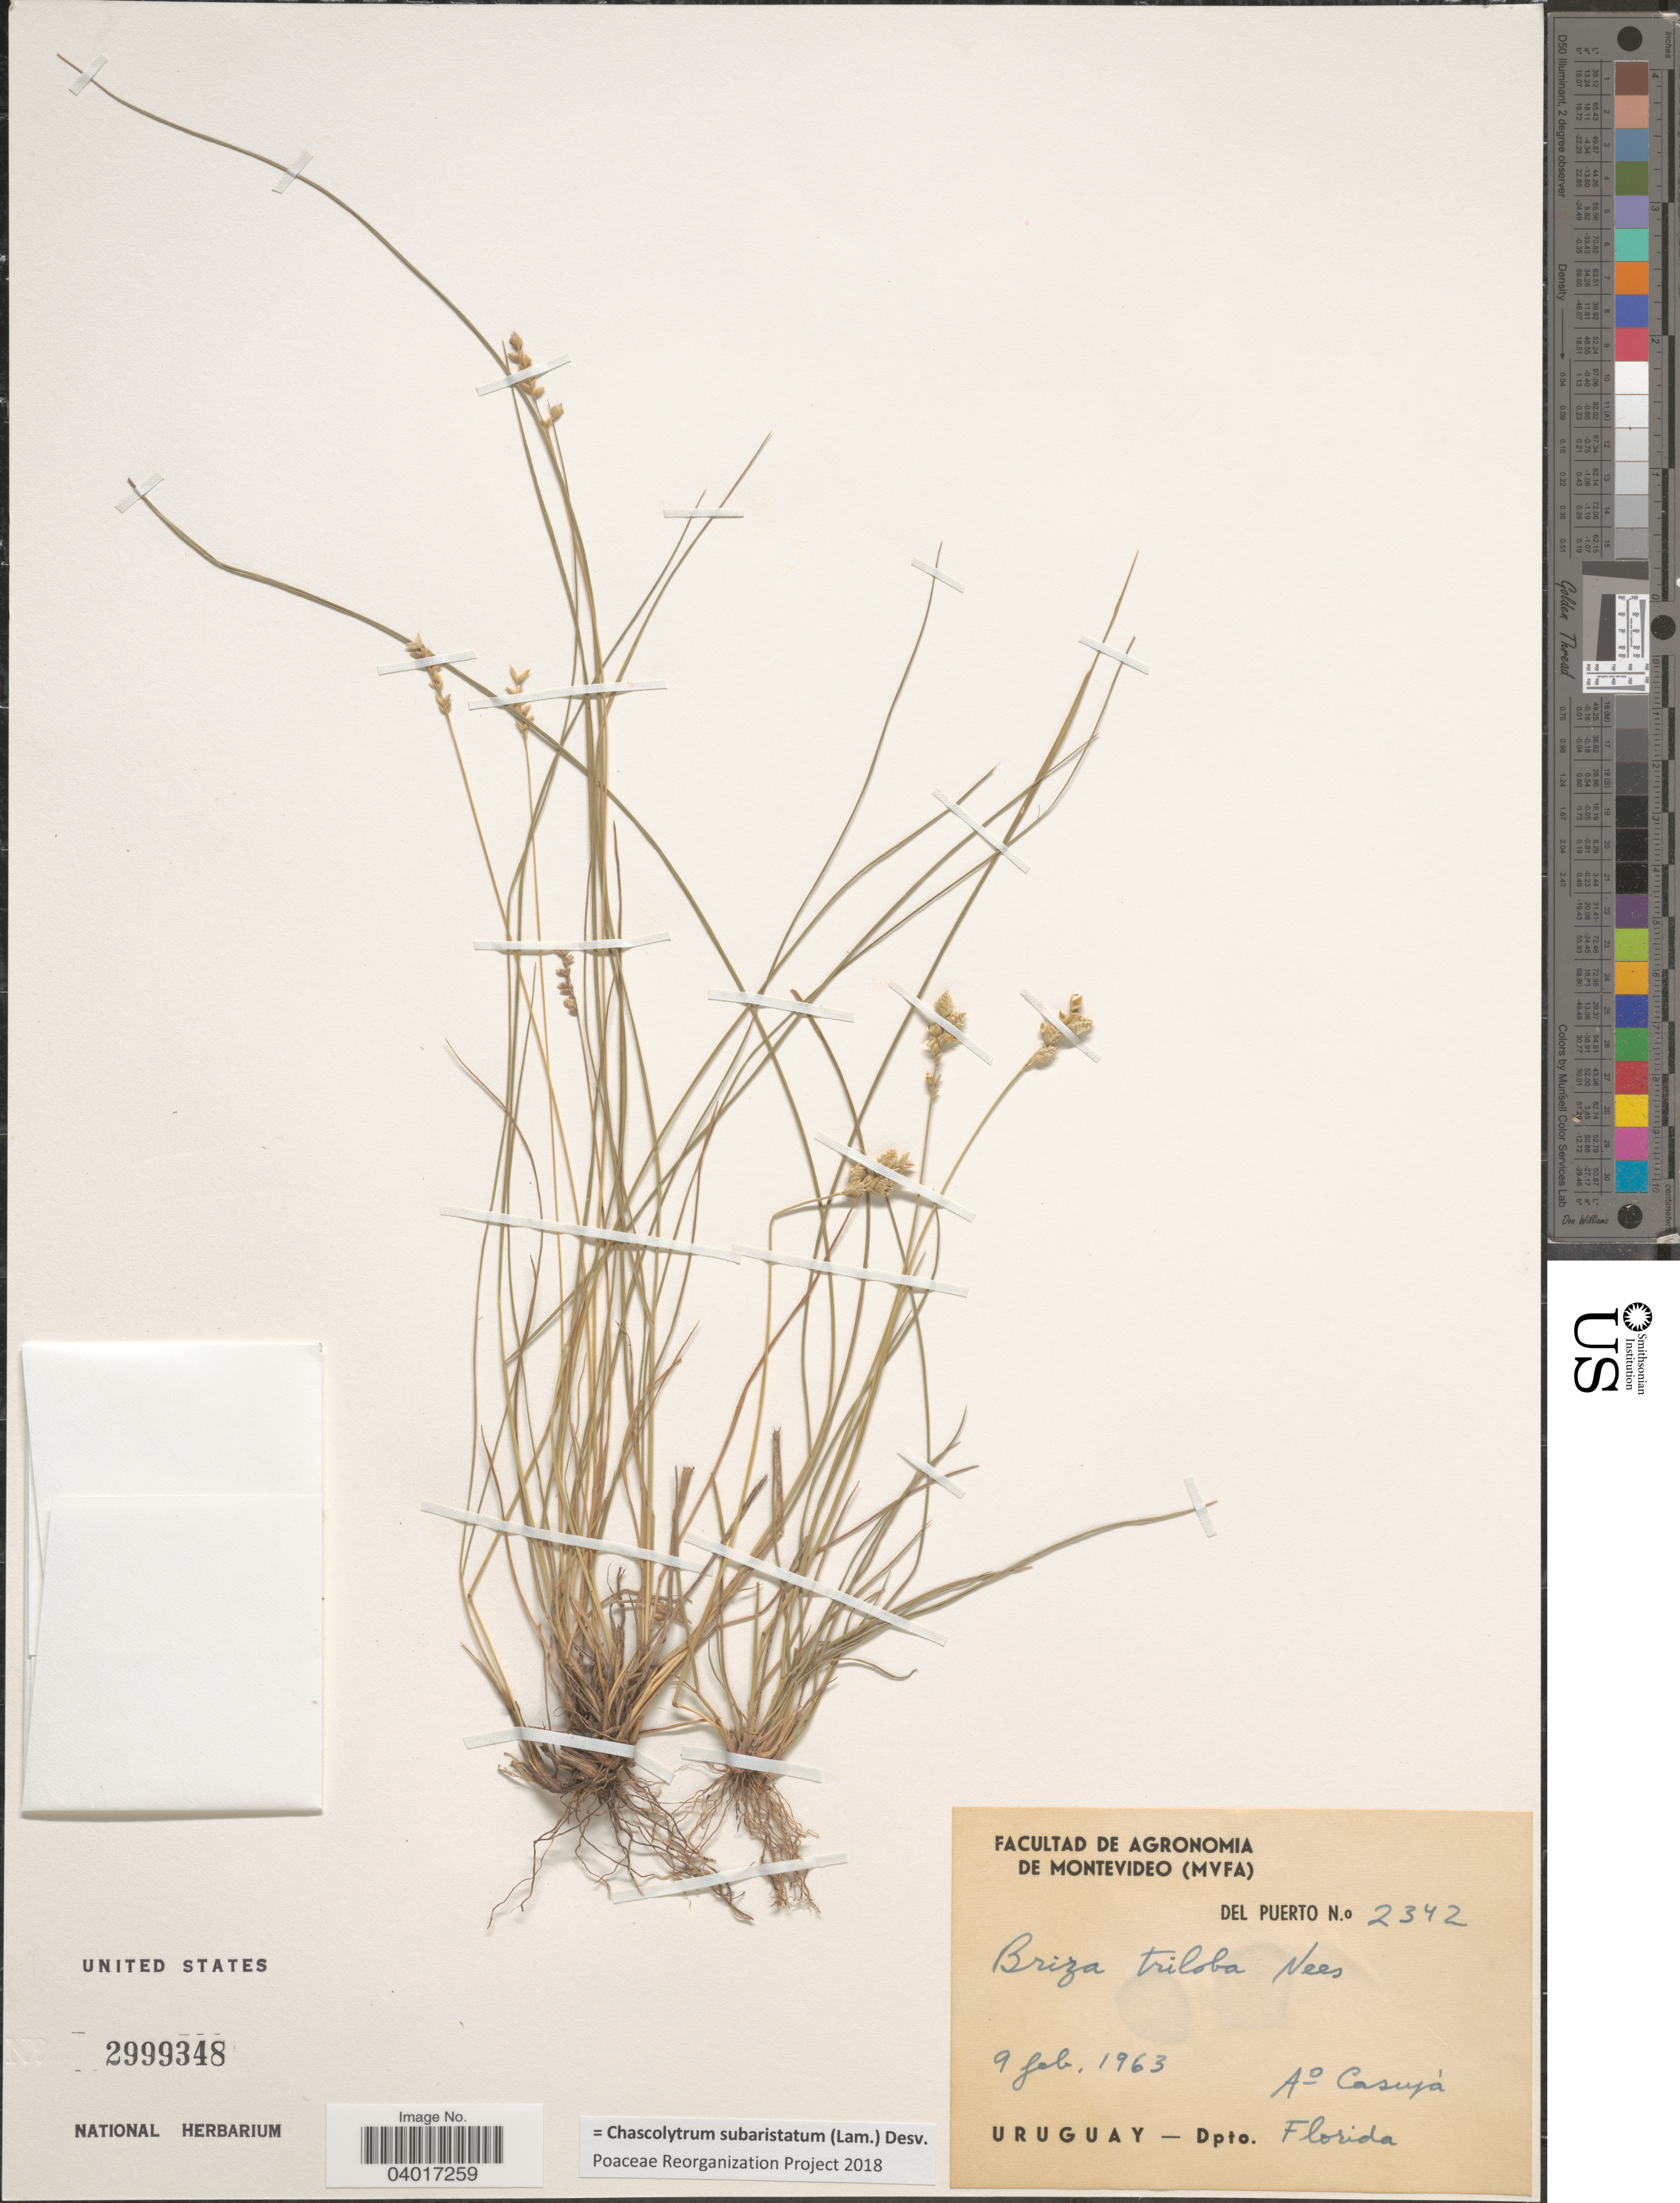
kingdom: Plantae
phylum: Tracheophyta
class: Liliopsida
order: Poales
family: Poaceae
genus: Chascolytrum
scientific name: Chascolytrum subaristatum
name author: (Lam.) Desv.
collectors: Del Puerto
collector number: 2342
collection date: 1963-02-09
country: Uruguay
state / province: Florida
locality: Ao Casupá. Dpto. Florida.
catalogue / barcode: US 2999348